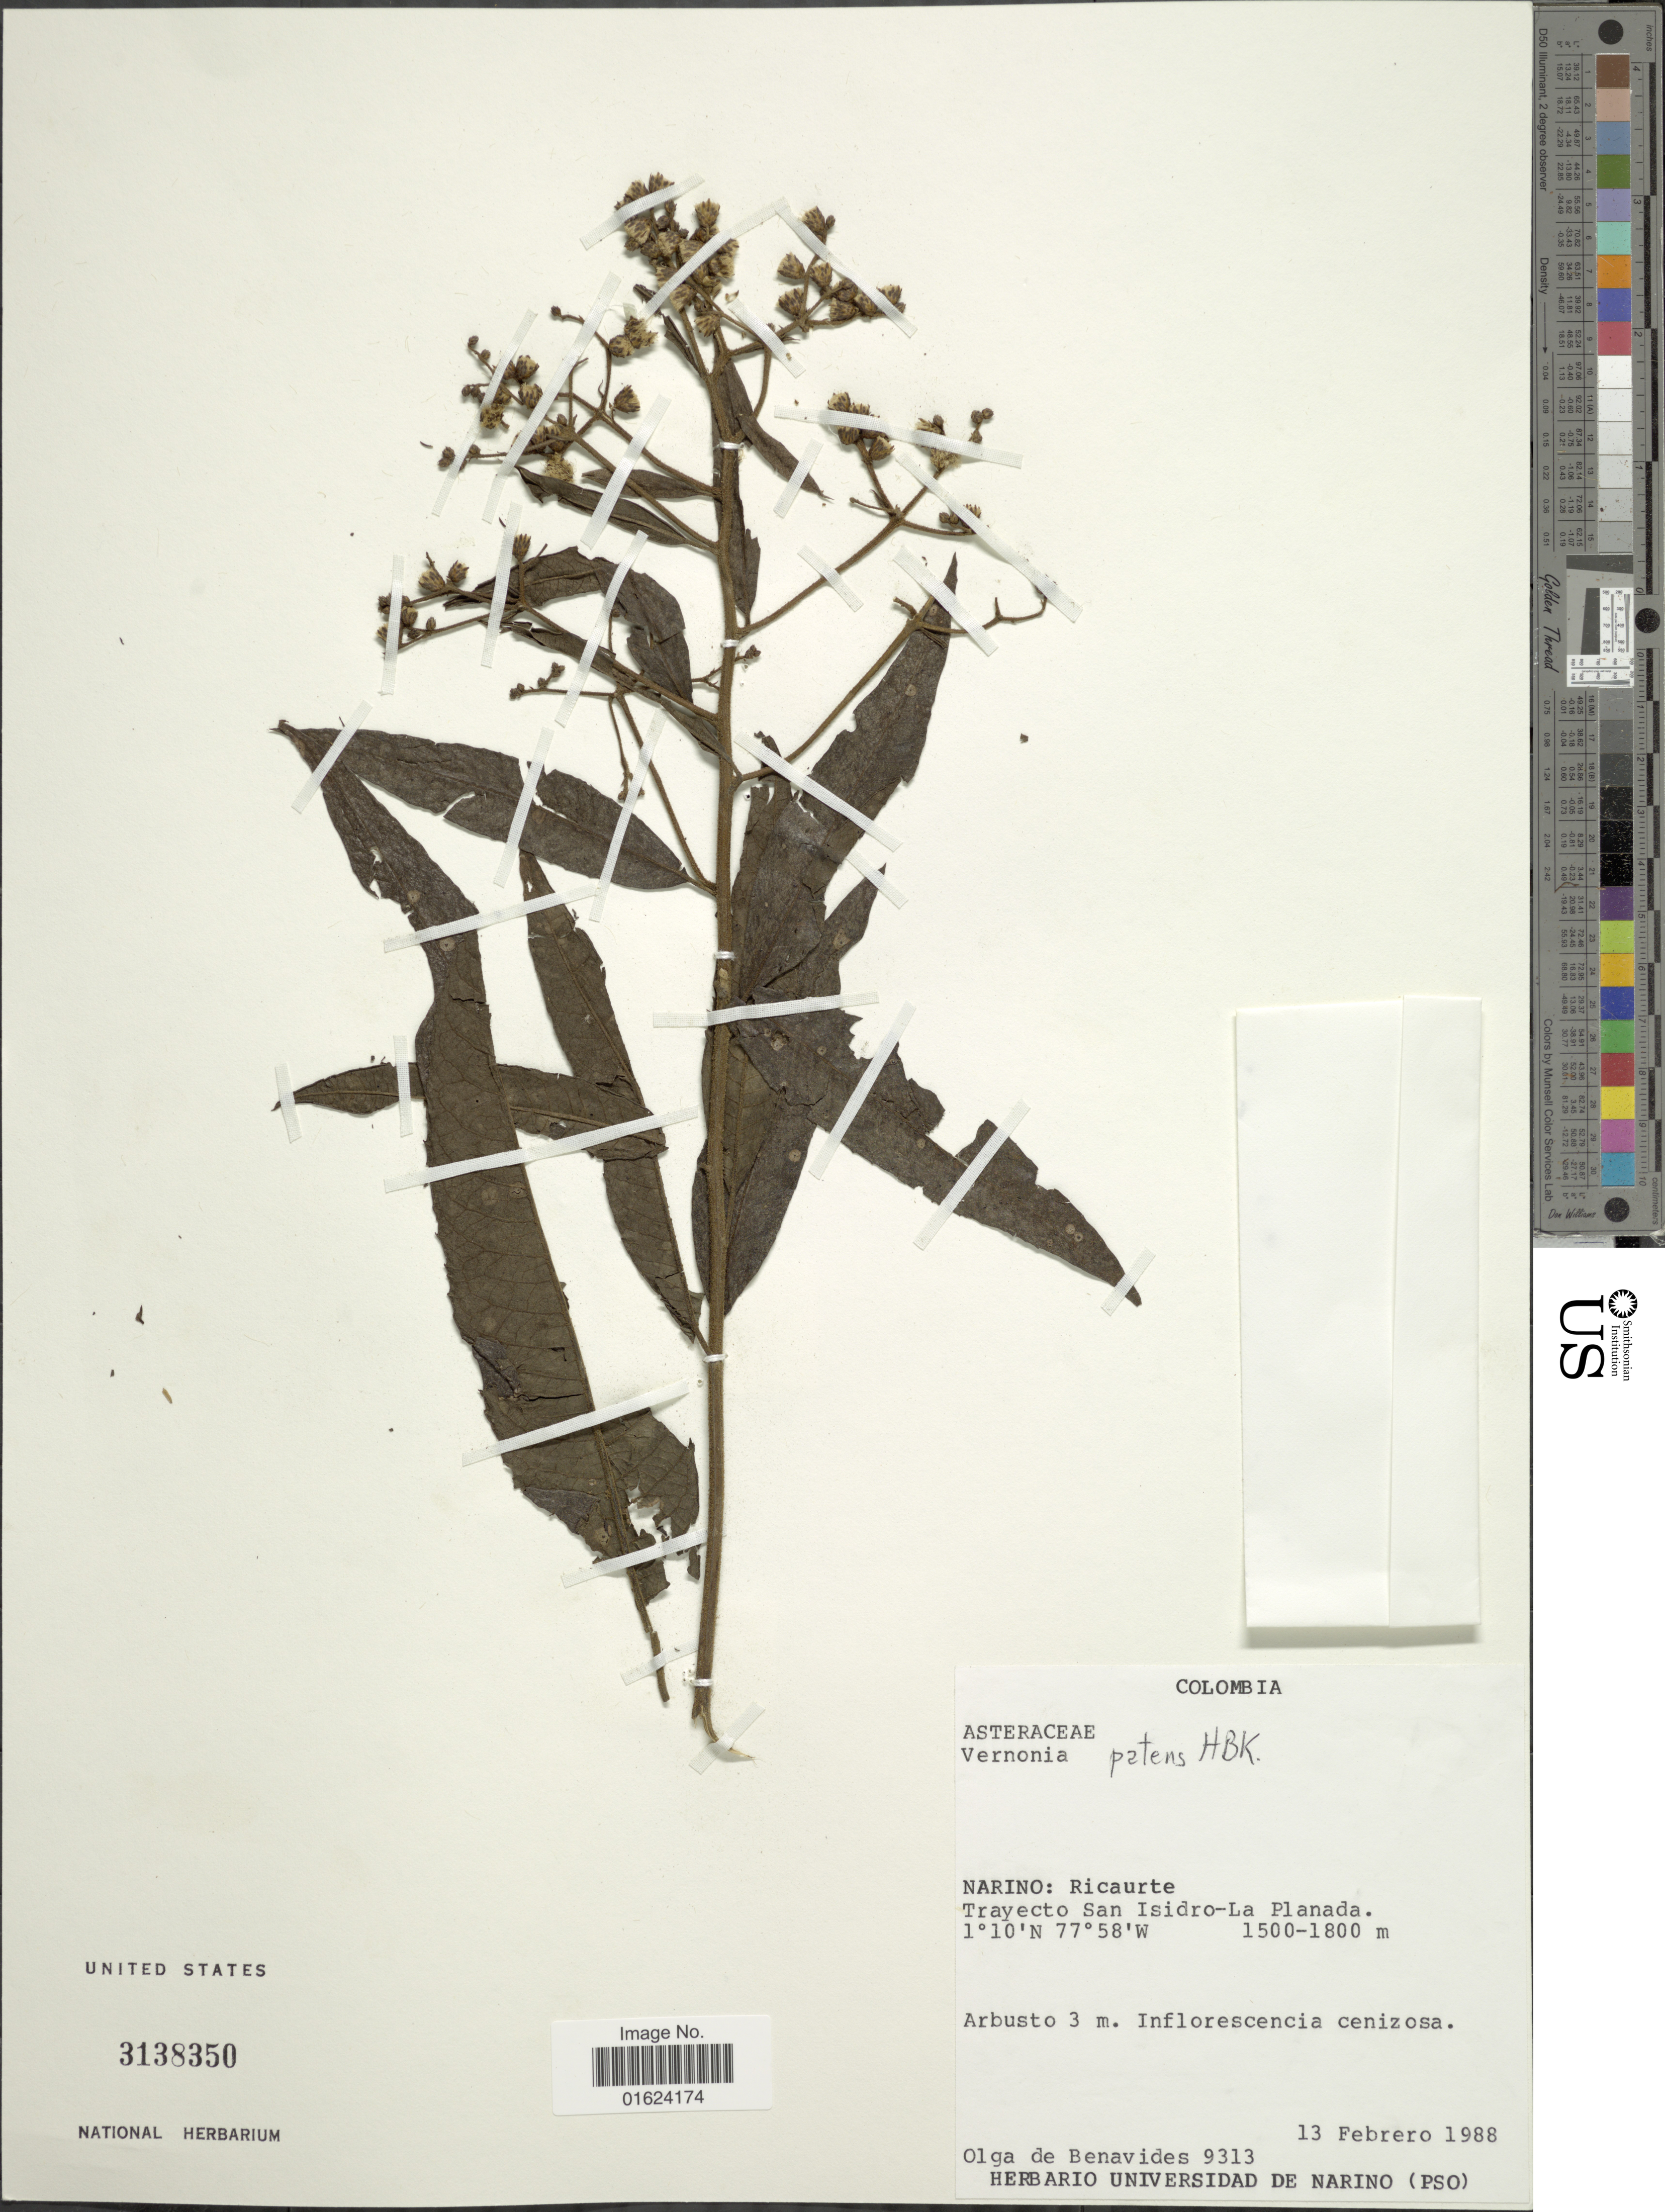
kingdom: Plantae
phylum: Tracheophyta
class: Magnoliopsida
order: Asterales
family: Asteraceae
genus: Vernonanthura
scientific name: Vernonanthura patens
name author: (Kunth) H. Rob.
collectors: Olga S. de Benavides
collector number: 9313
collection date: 1988-02-13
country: Colombia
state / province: Nariño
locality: Narino: Ricaurte, TrayectoSan Isidoro-La Planada.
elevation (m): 1500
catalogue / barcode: US 3138350